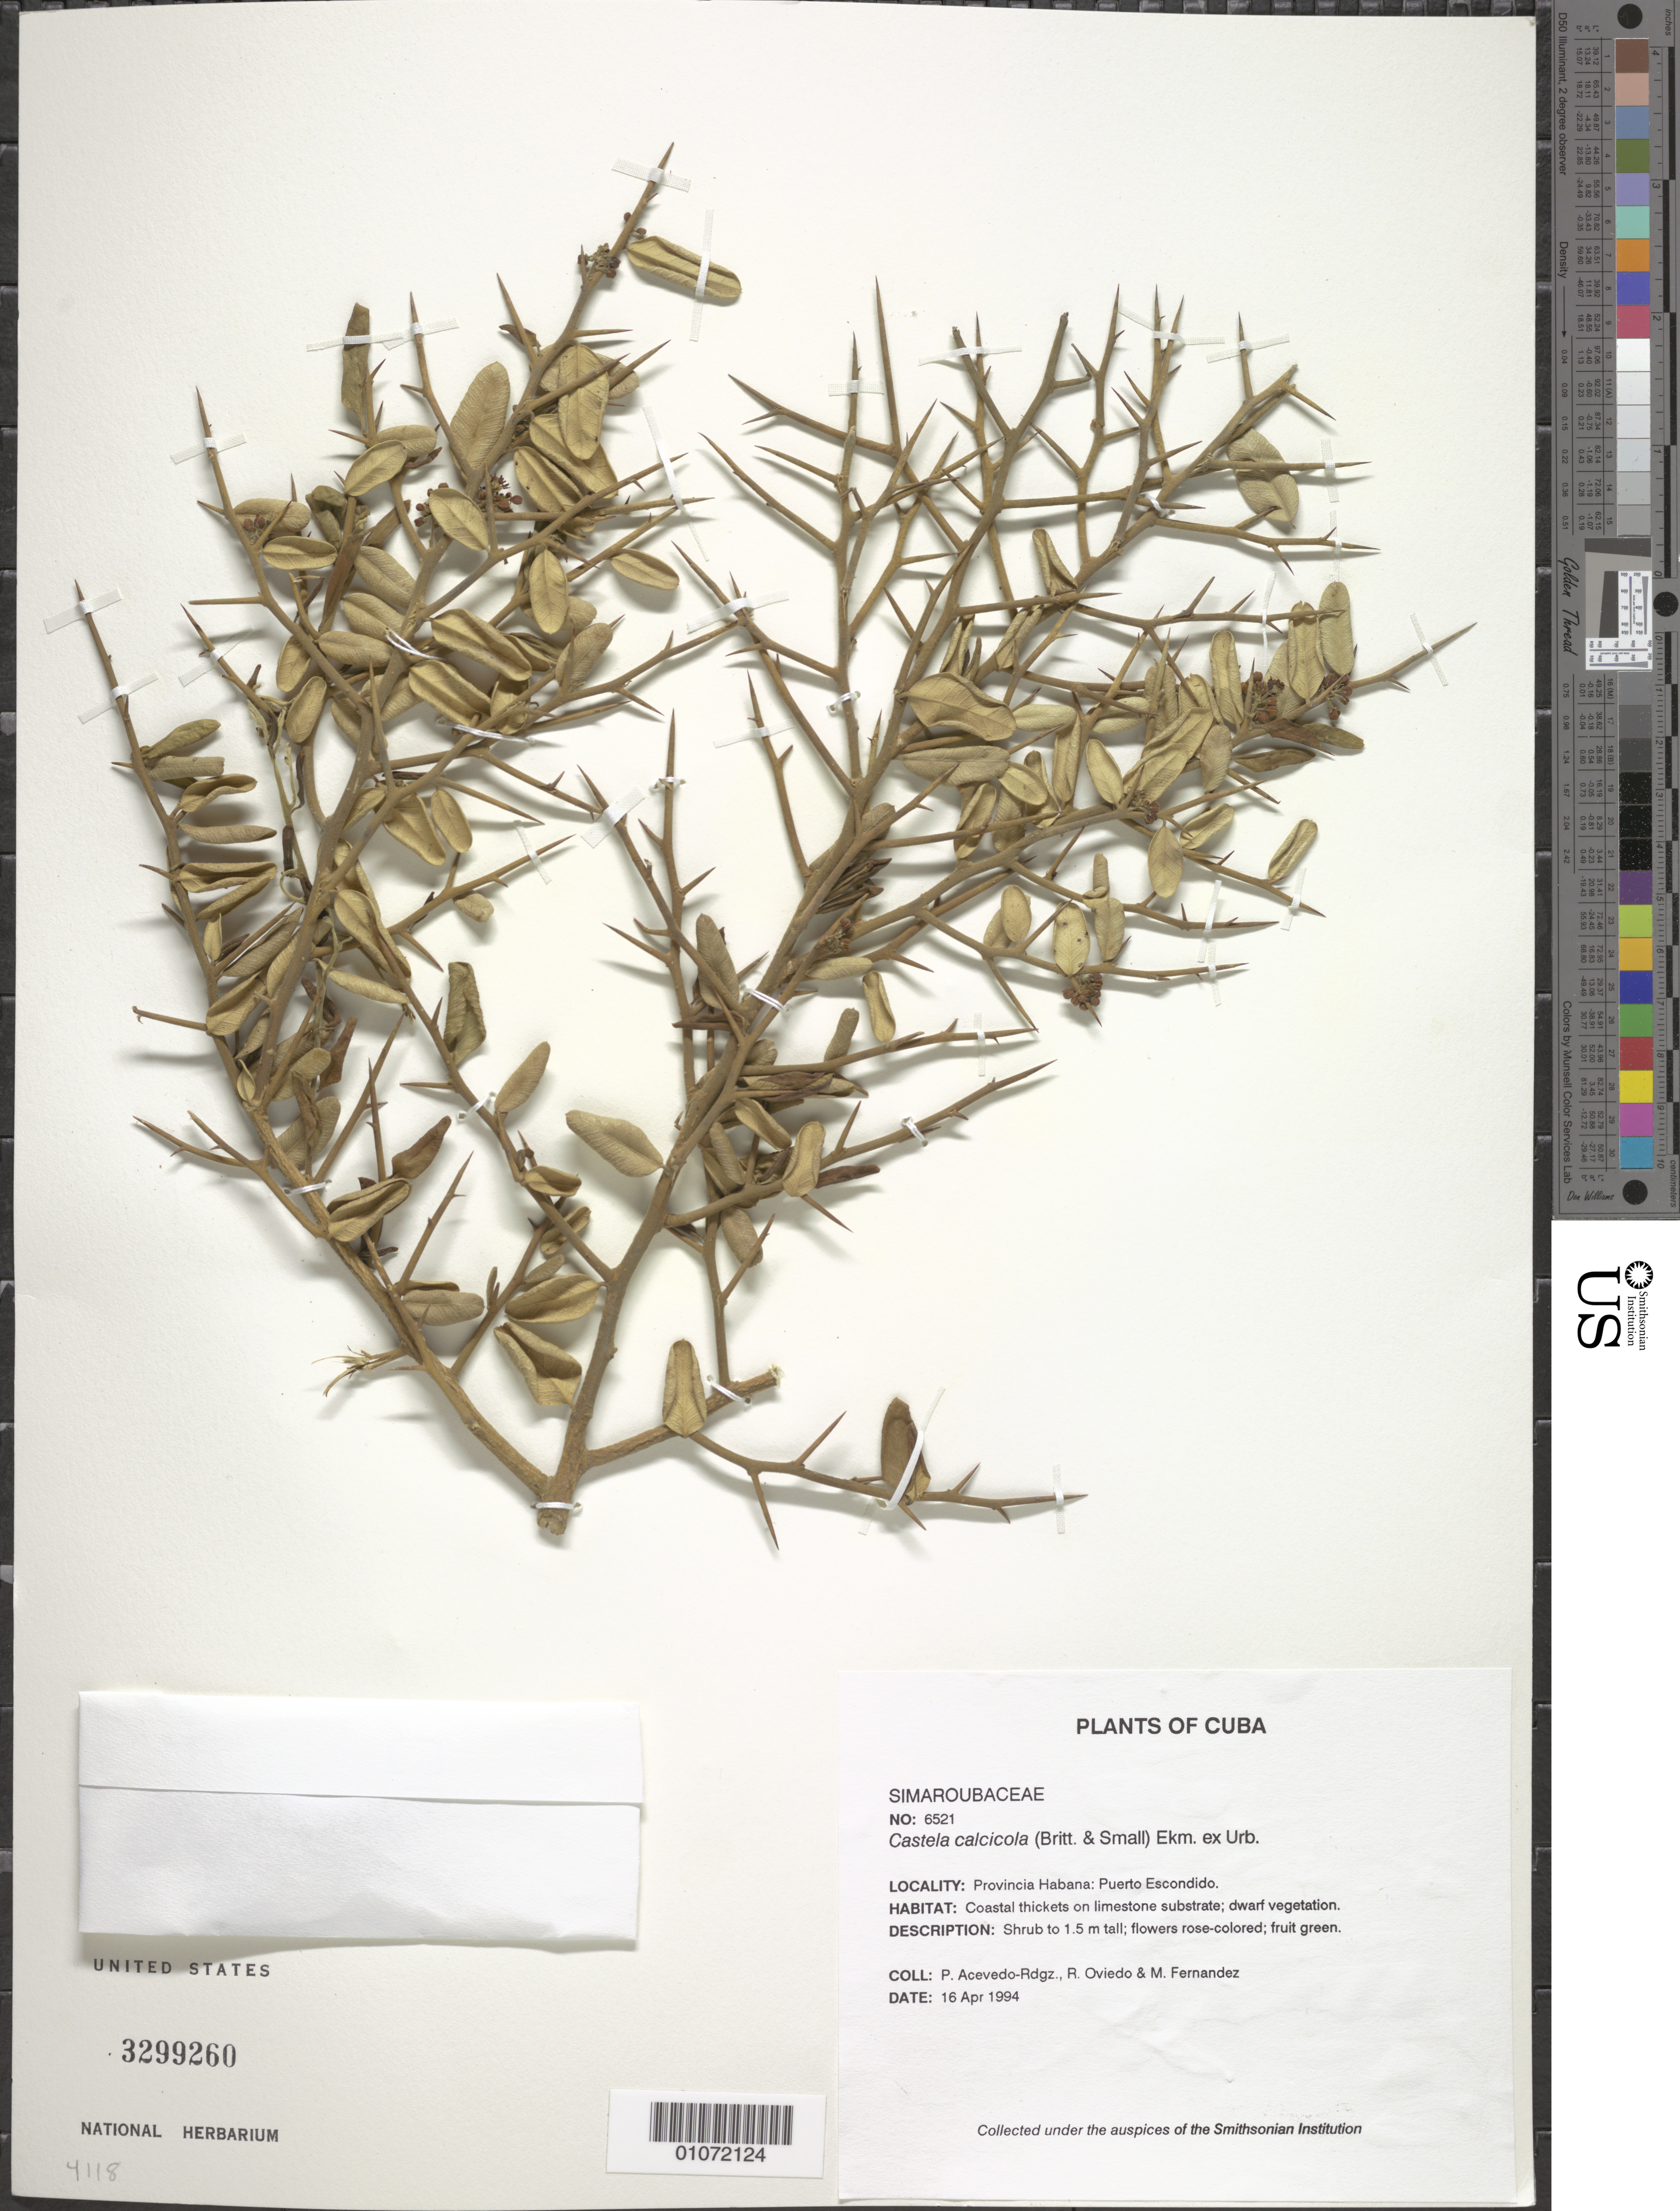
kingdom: Plantae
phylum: Tracheophyta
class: Magnoliopsida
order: Sapindales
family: Simaroubaceae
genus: Castela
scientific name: Castela calcicola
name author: (Britton & Small) Ekman ex Urb.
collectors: P. Acevedo-Rodr., R. Oviedo & M. Fernández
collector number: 6521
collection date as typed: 16 Apr 1994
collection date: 1994-04-16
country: Cuba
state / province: Mayabeque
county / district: Municipio de Santa cruz del Norte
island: Cuba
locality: Puerto Escondido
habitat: Coastal thickets on limestone substrate; dwarf vegetation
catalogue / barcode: US 3299260